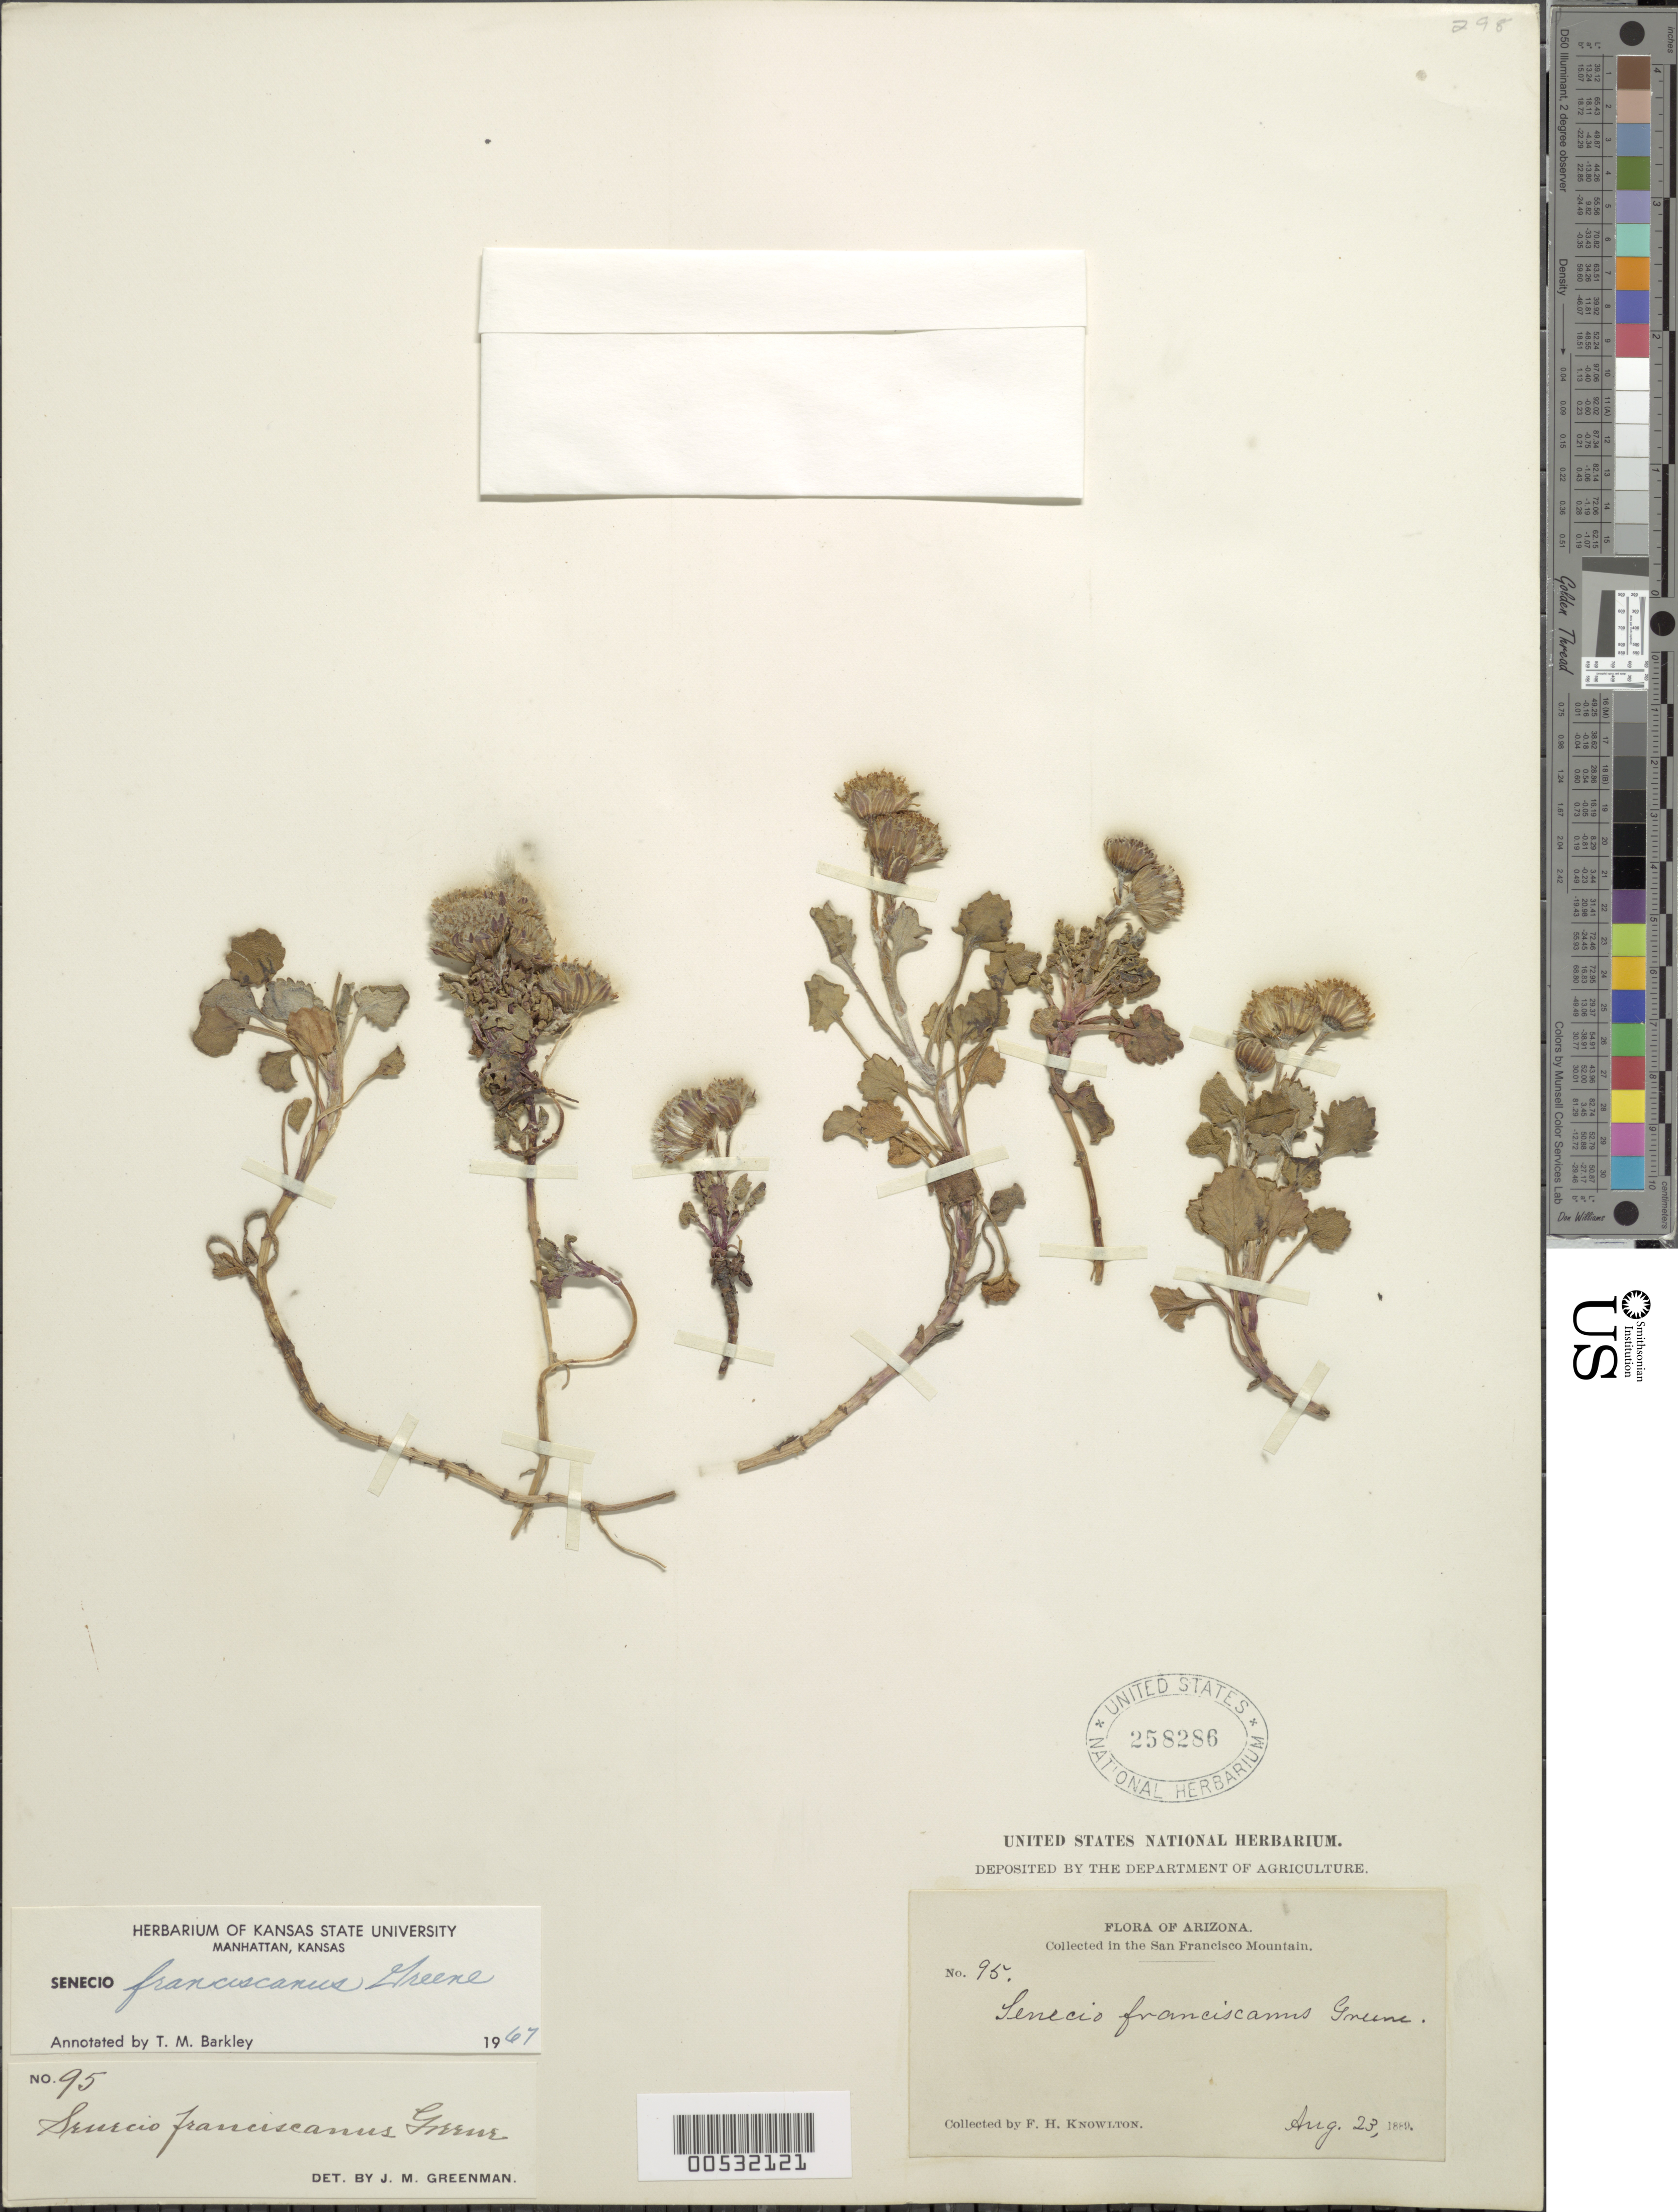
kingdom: Plantae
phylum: Tracheophyta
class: Magnoliopsida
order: Asterales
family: Asteraceae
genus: Packera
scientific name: Packera franciscana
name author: (Greene) W.A. Weber & Á. Löve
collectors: F. H. Knowlton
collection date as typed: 23 Aug 1889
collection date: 1889-08-23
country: United States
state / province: Arizona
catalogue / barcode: US 258286